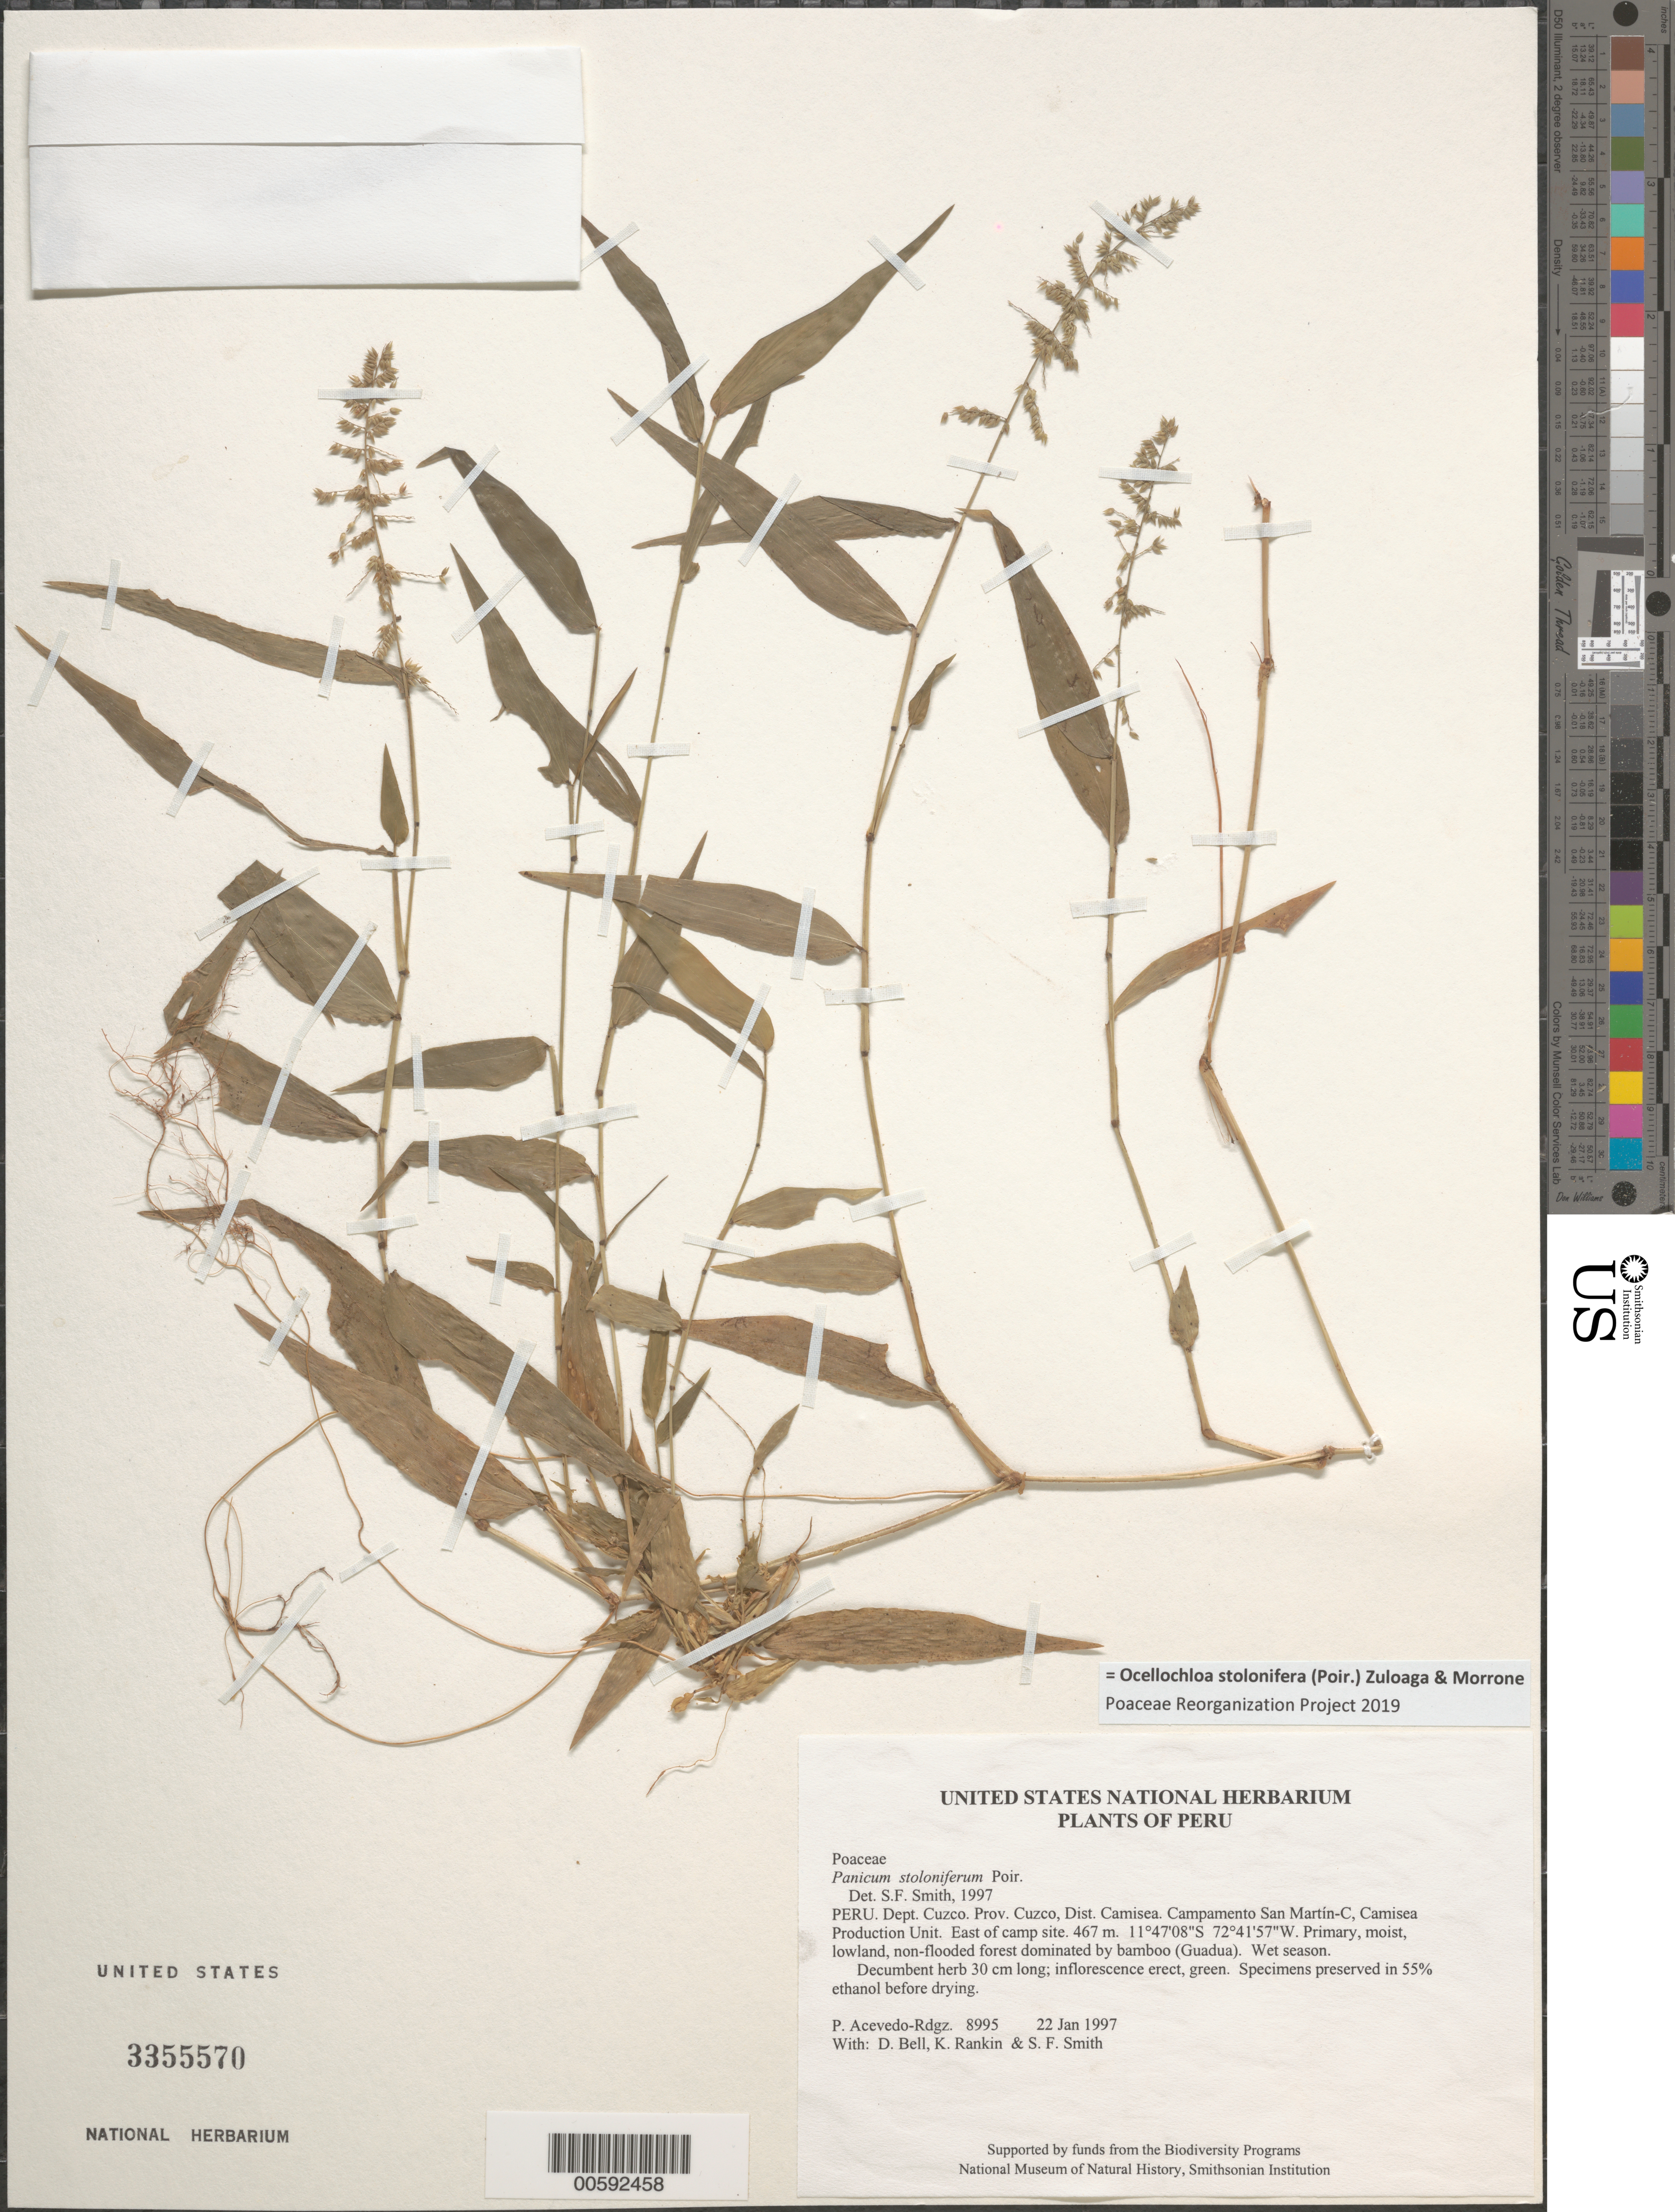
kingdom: Plantae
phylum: Tracheophyta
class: Liliopsida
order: Poales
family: Poaceae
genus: Panicum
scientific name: Panicum stoloniferum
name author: Poir.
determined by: Smith, Stephen F., (US), NMNH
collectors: P. Acevedo-Rodr., D. A. Bell, K. B. Rankin & S.F. Smith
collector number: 8995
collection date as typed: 22 Jan 1997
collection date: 1997-01-22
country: Peru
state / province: Cusco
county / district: Cusco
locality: Districto Camisea, Campamento San Martín-C, Camisea Production Unit. East of camp site.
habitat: Primary, moist, lowland, non-flooded forest dominated by bamboo (Guadua). Wet season.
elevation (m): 467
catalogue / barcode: US 3355570